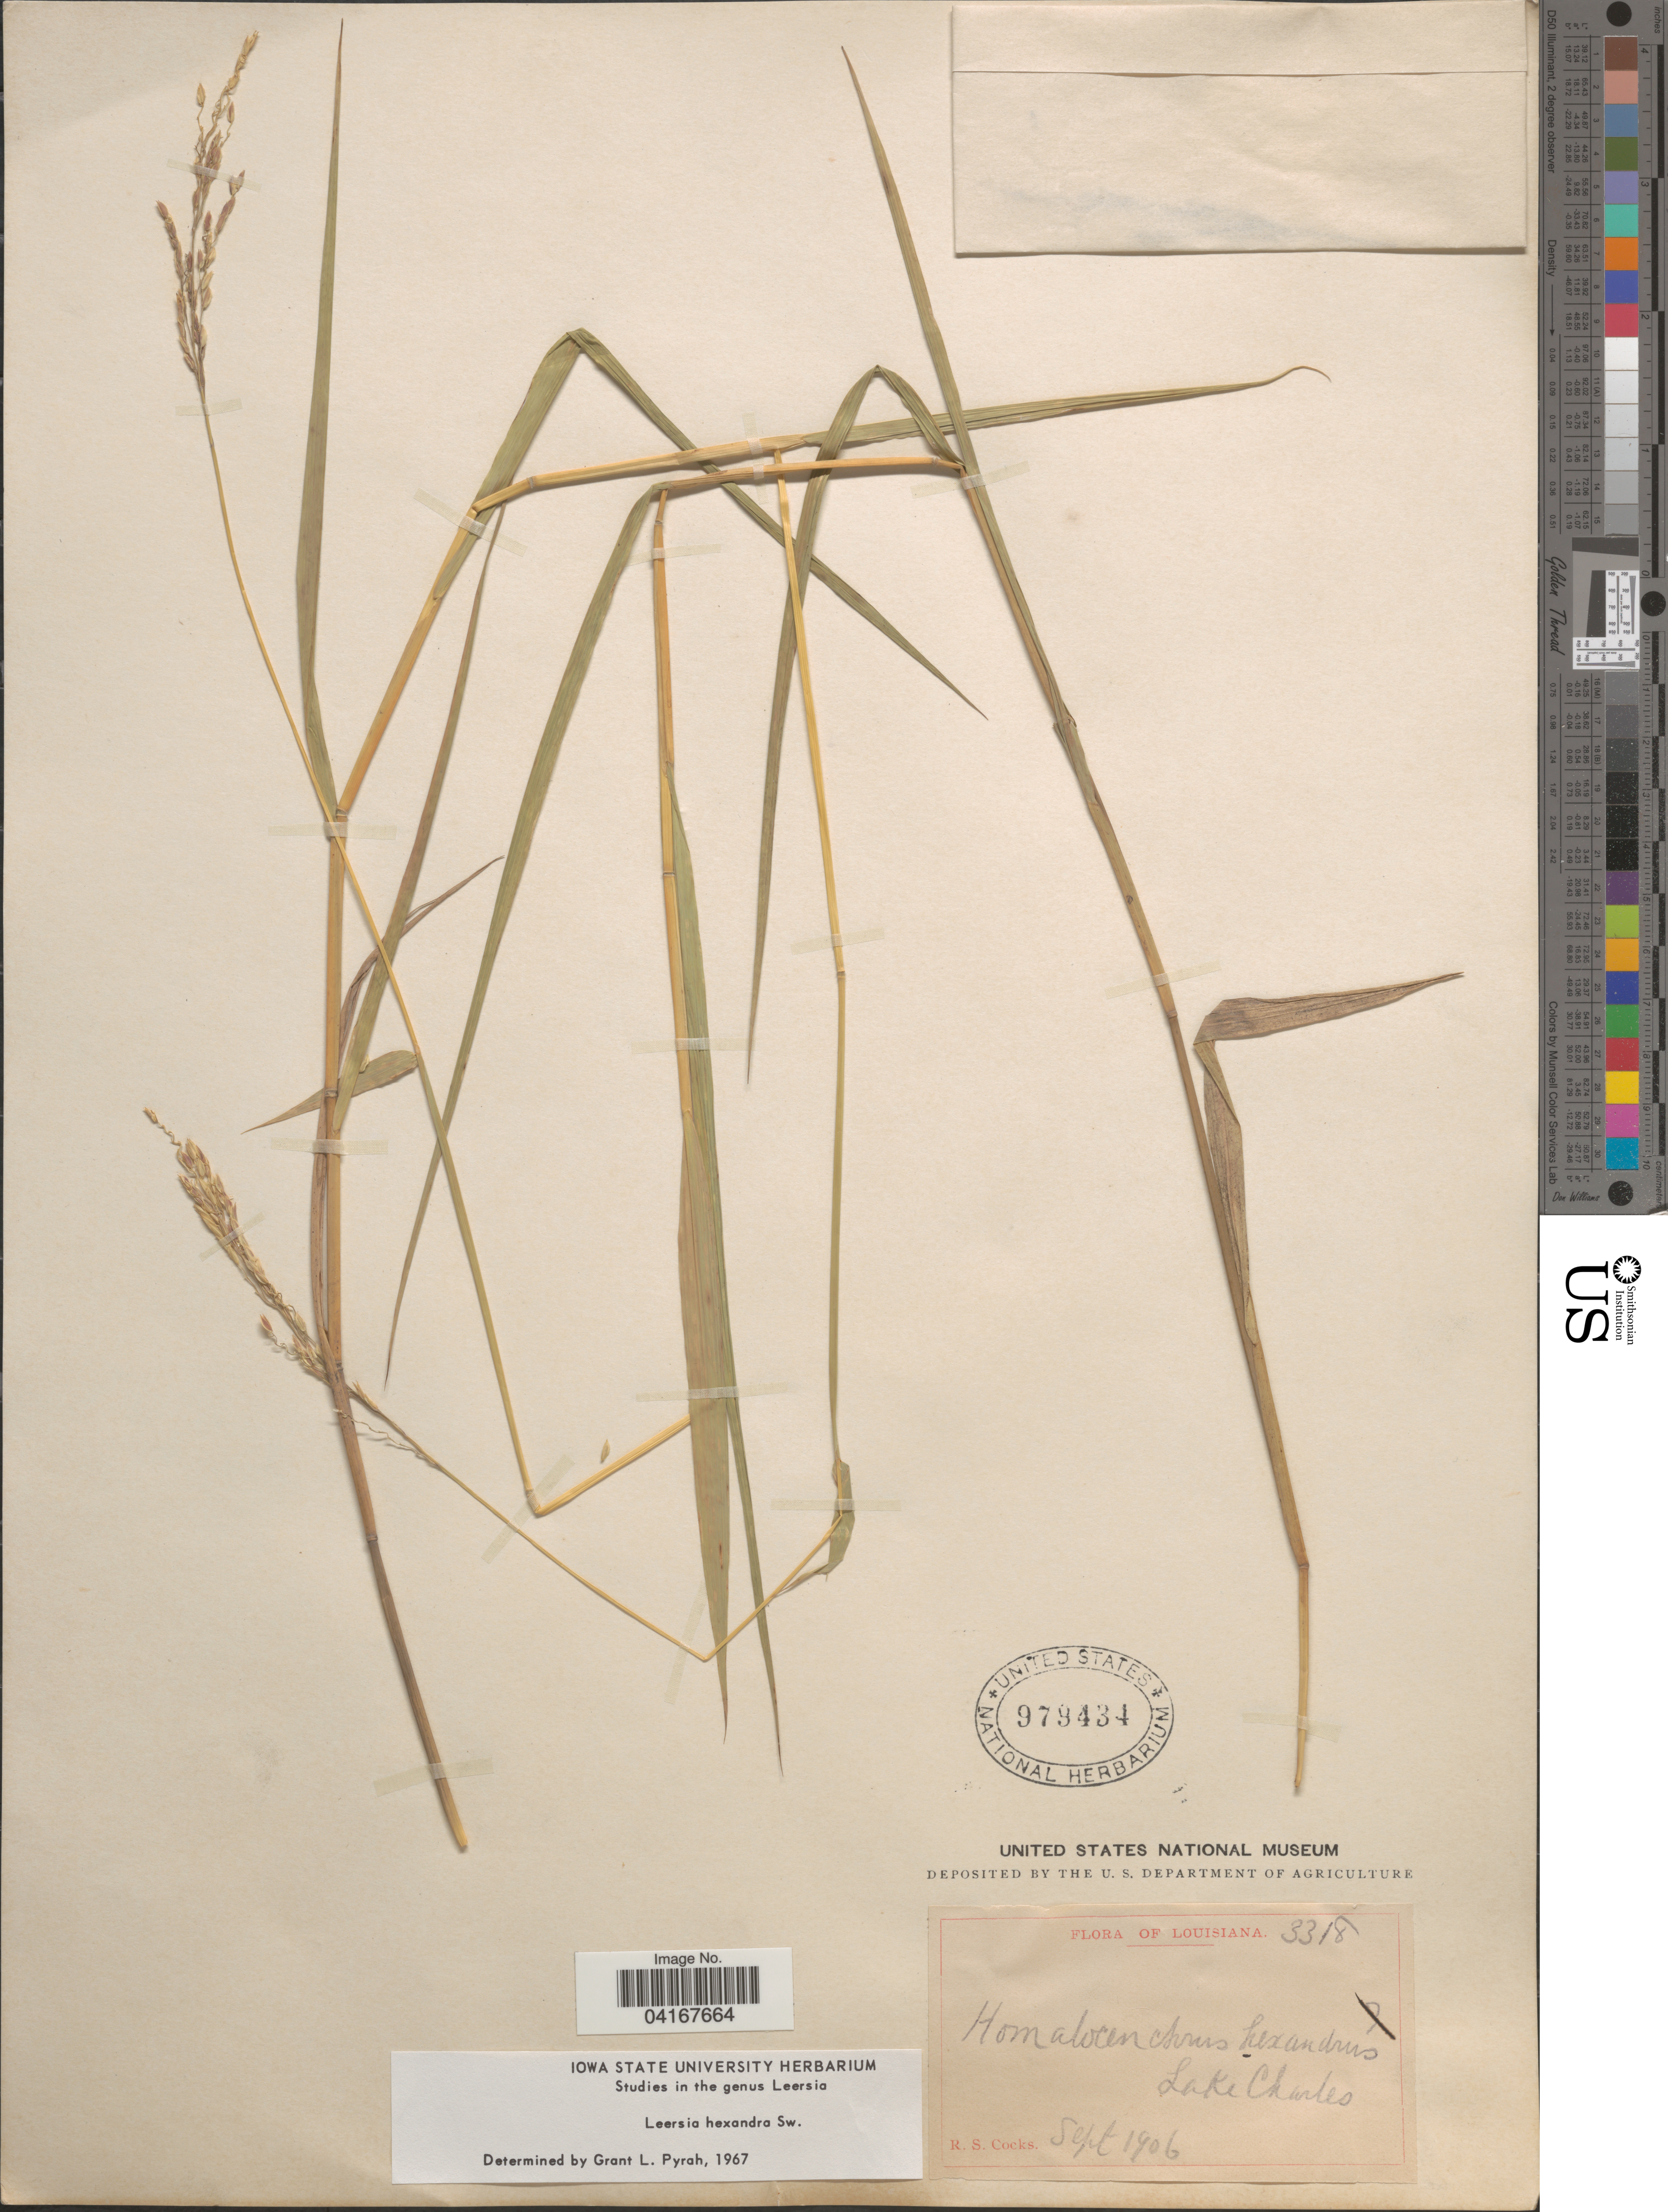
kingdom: Plantae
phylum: Tracheophyta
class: Liliopsida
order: Poales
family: Poaceae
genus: Leersia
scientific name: Leersia hexandra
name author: Sw.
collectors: R. Cocks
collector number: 3318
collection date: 1906-09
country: United States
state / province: Louisiana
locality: Lake Charles.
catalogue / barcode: US 979434